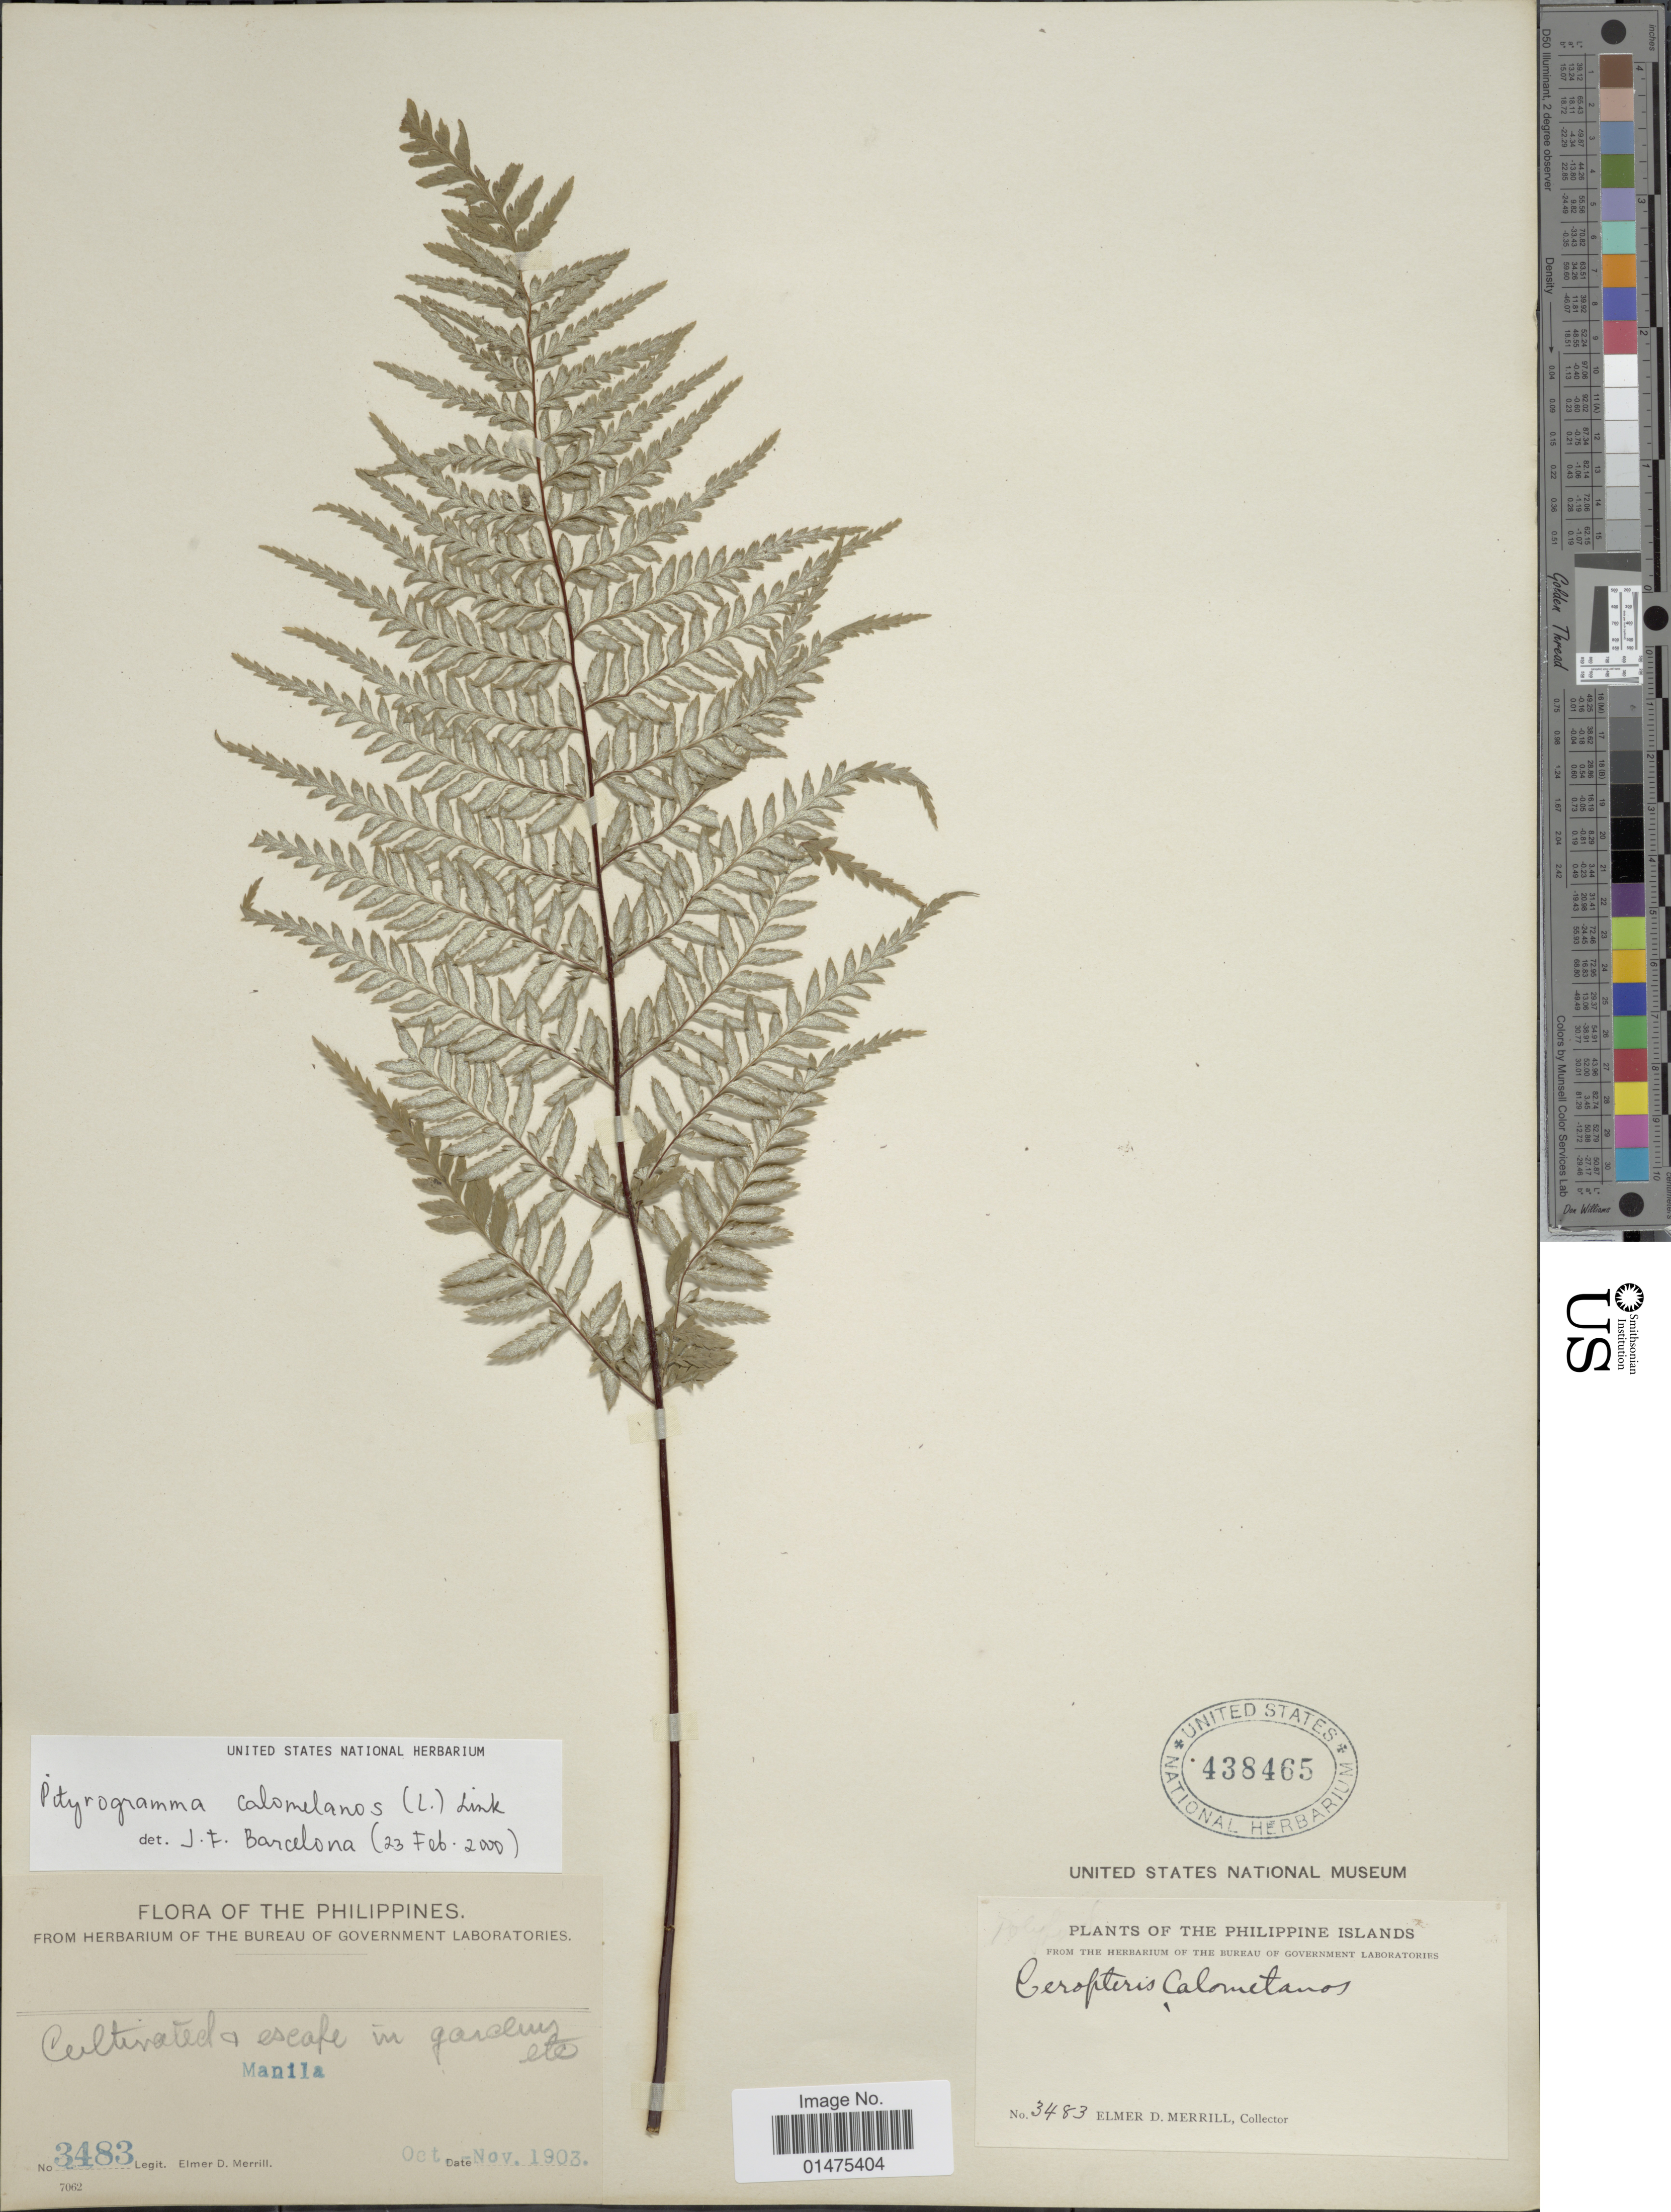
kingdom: Plantae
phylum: Tracheophyta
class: Polypodiopsida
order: Polypodiales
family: Pteridaceae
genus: Pityrogramma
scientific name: Pityrogramma calomelanos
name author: (L.) Link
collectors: E. D. Merrill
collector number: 3483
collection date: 1903-10/1903-11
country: Philippines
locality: Cultivated, escaped in gardens etc., Manila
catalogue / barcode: US 438465